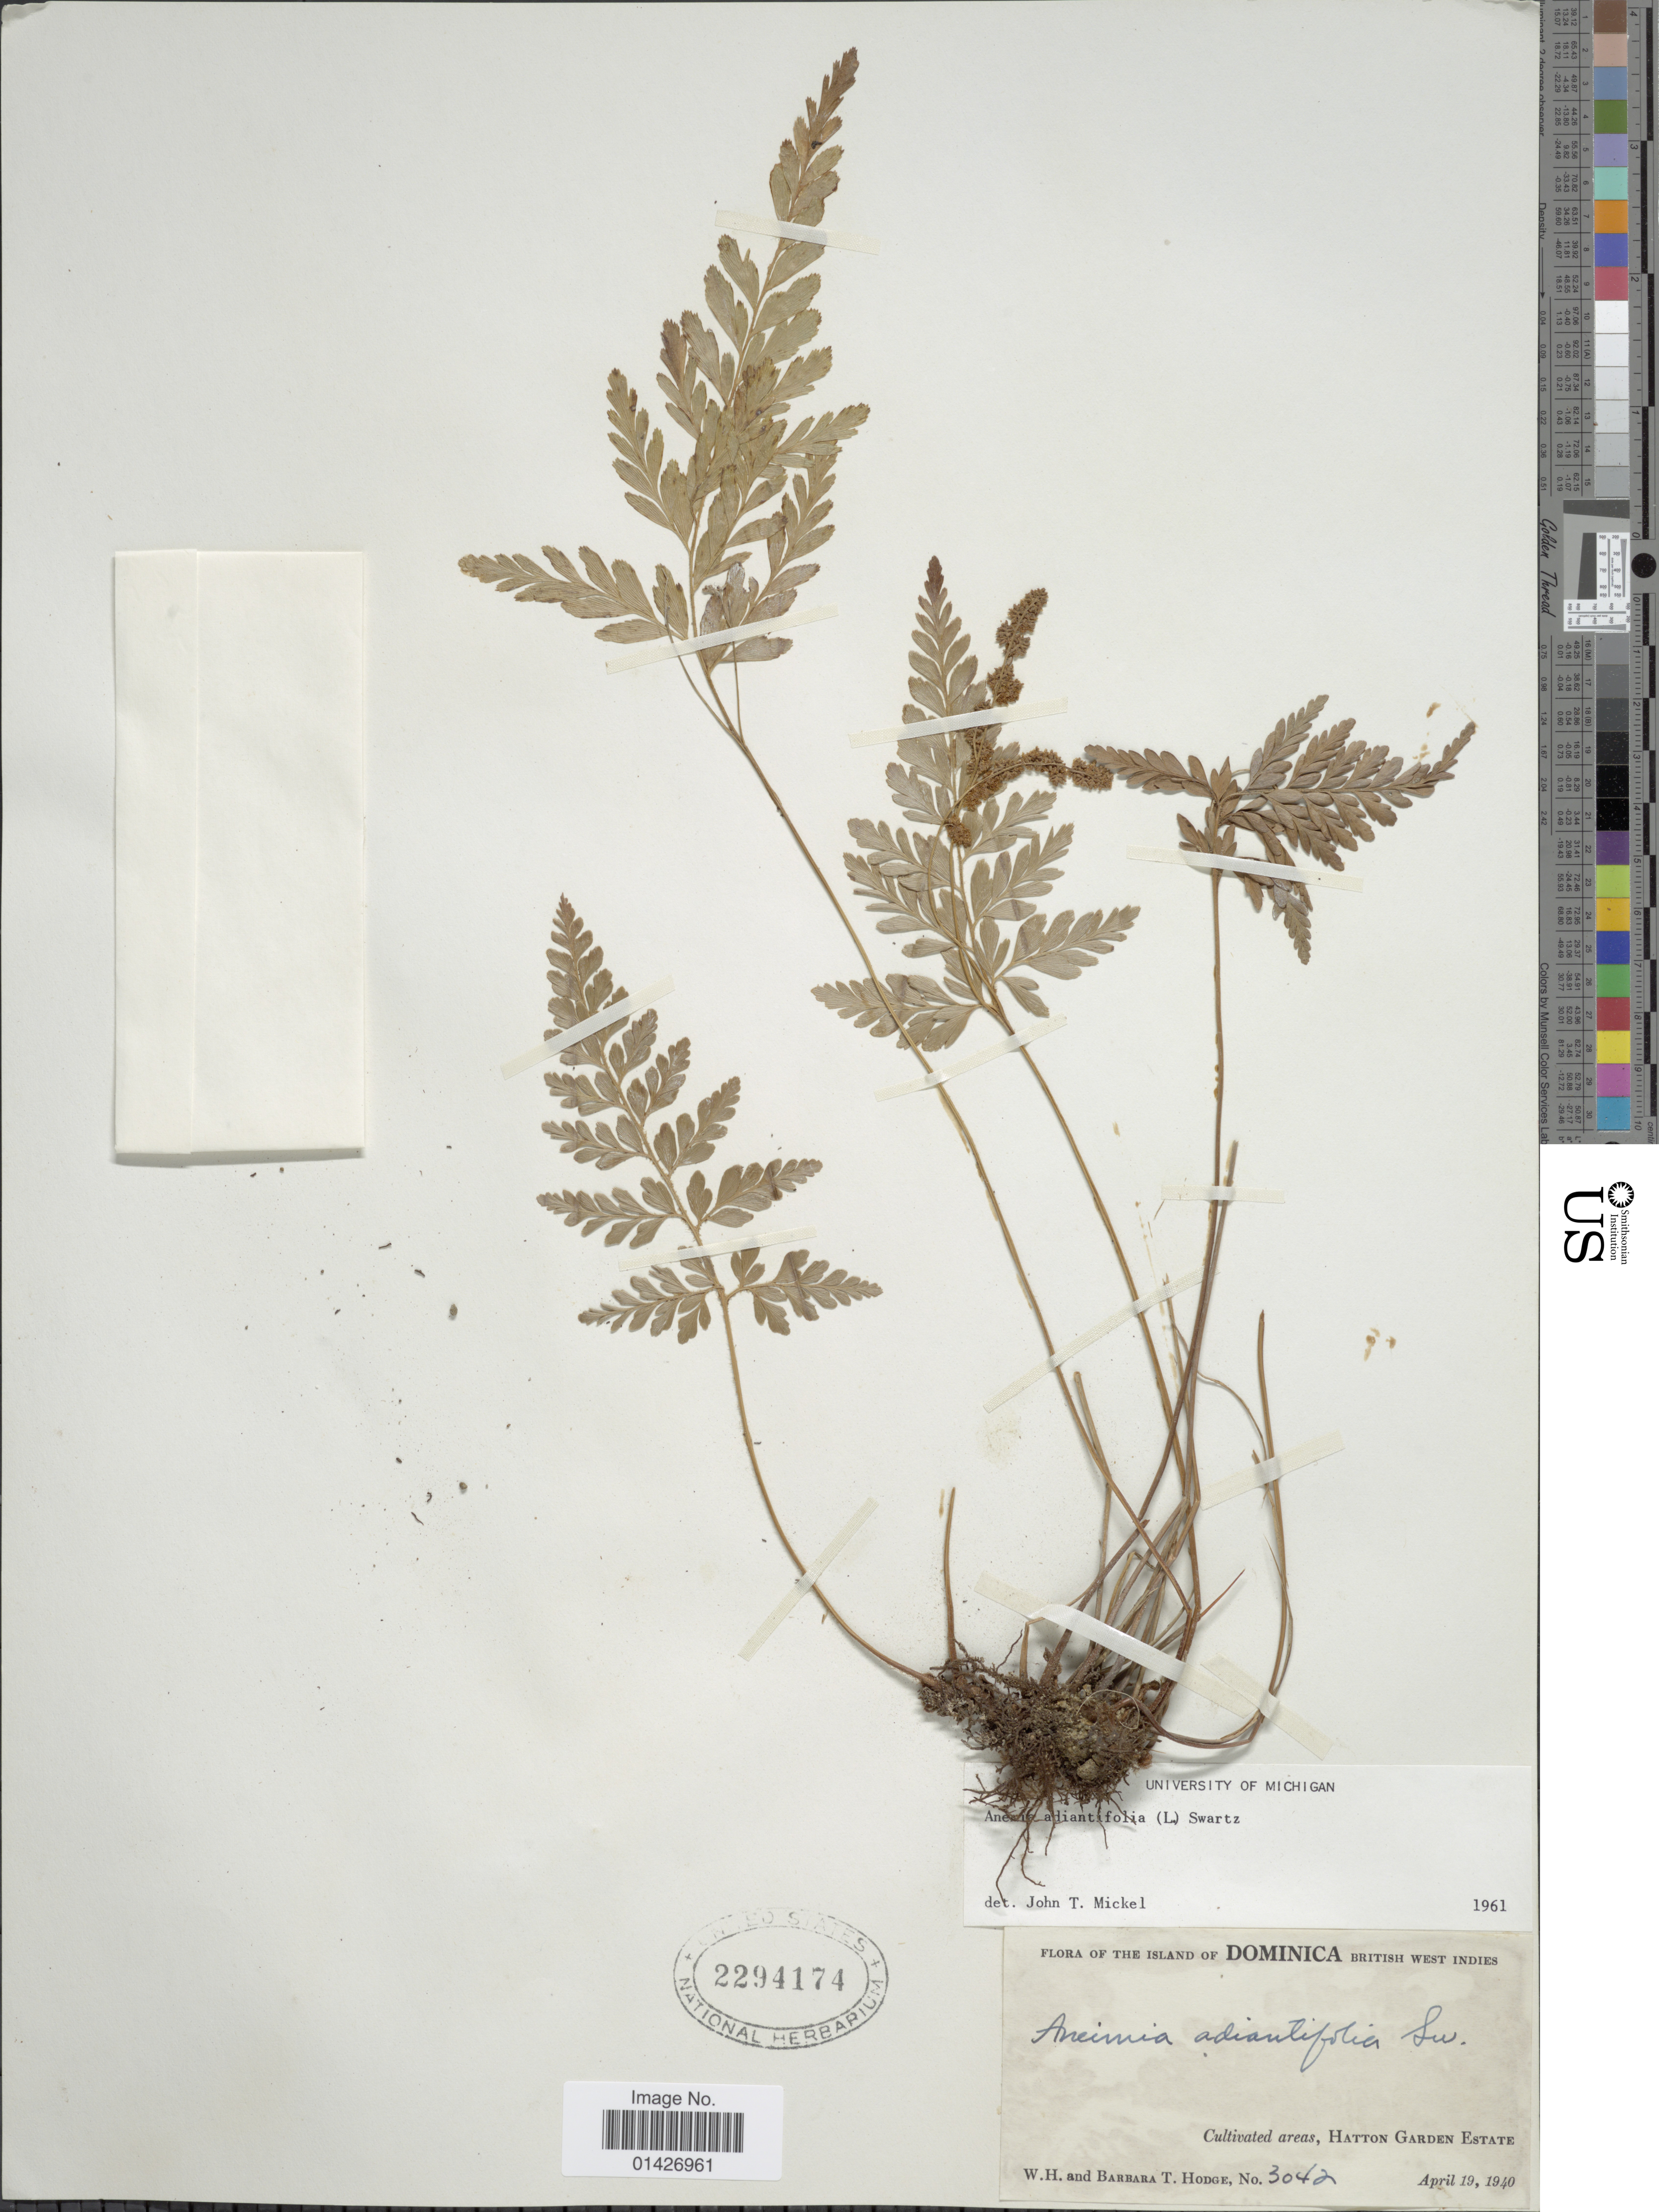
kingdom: Plantae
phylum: Tracheophyta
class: Polypodiopsida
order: Schizaeales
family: Anemiaceae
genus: Anemia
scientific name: Anemia adiantifolia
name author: (L.) Sw.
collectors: W. Barbara & T. Hodge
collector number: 3042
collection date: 1940-04-19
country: Dominica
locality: British West Indies, Cultivated areas, hatton Garden Estate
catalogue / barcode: US 2294174